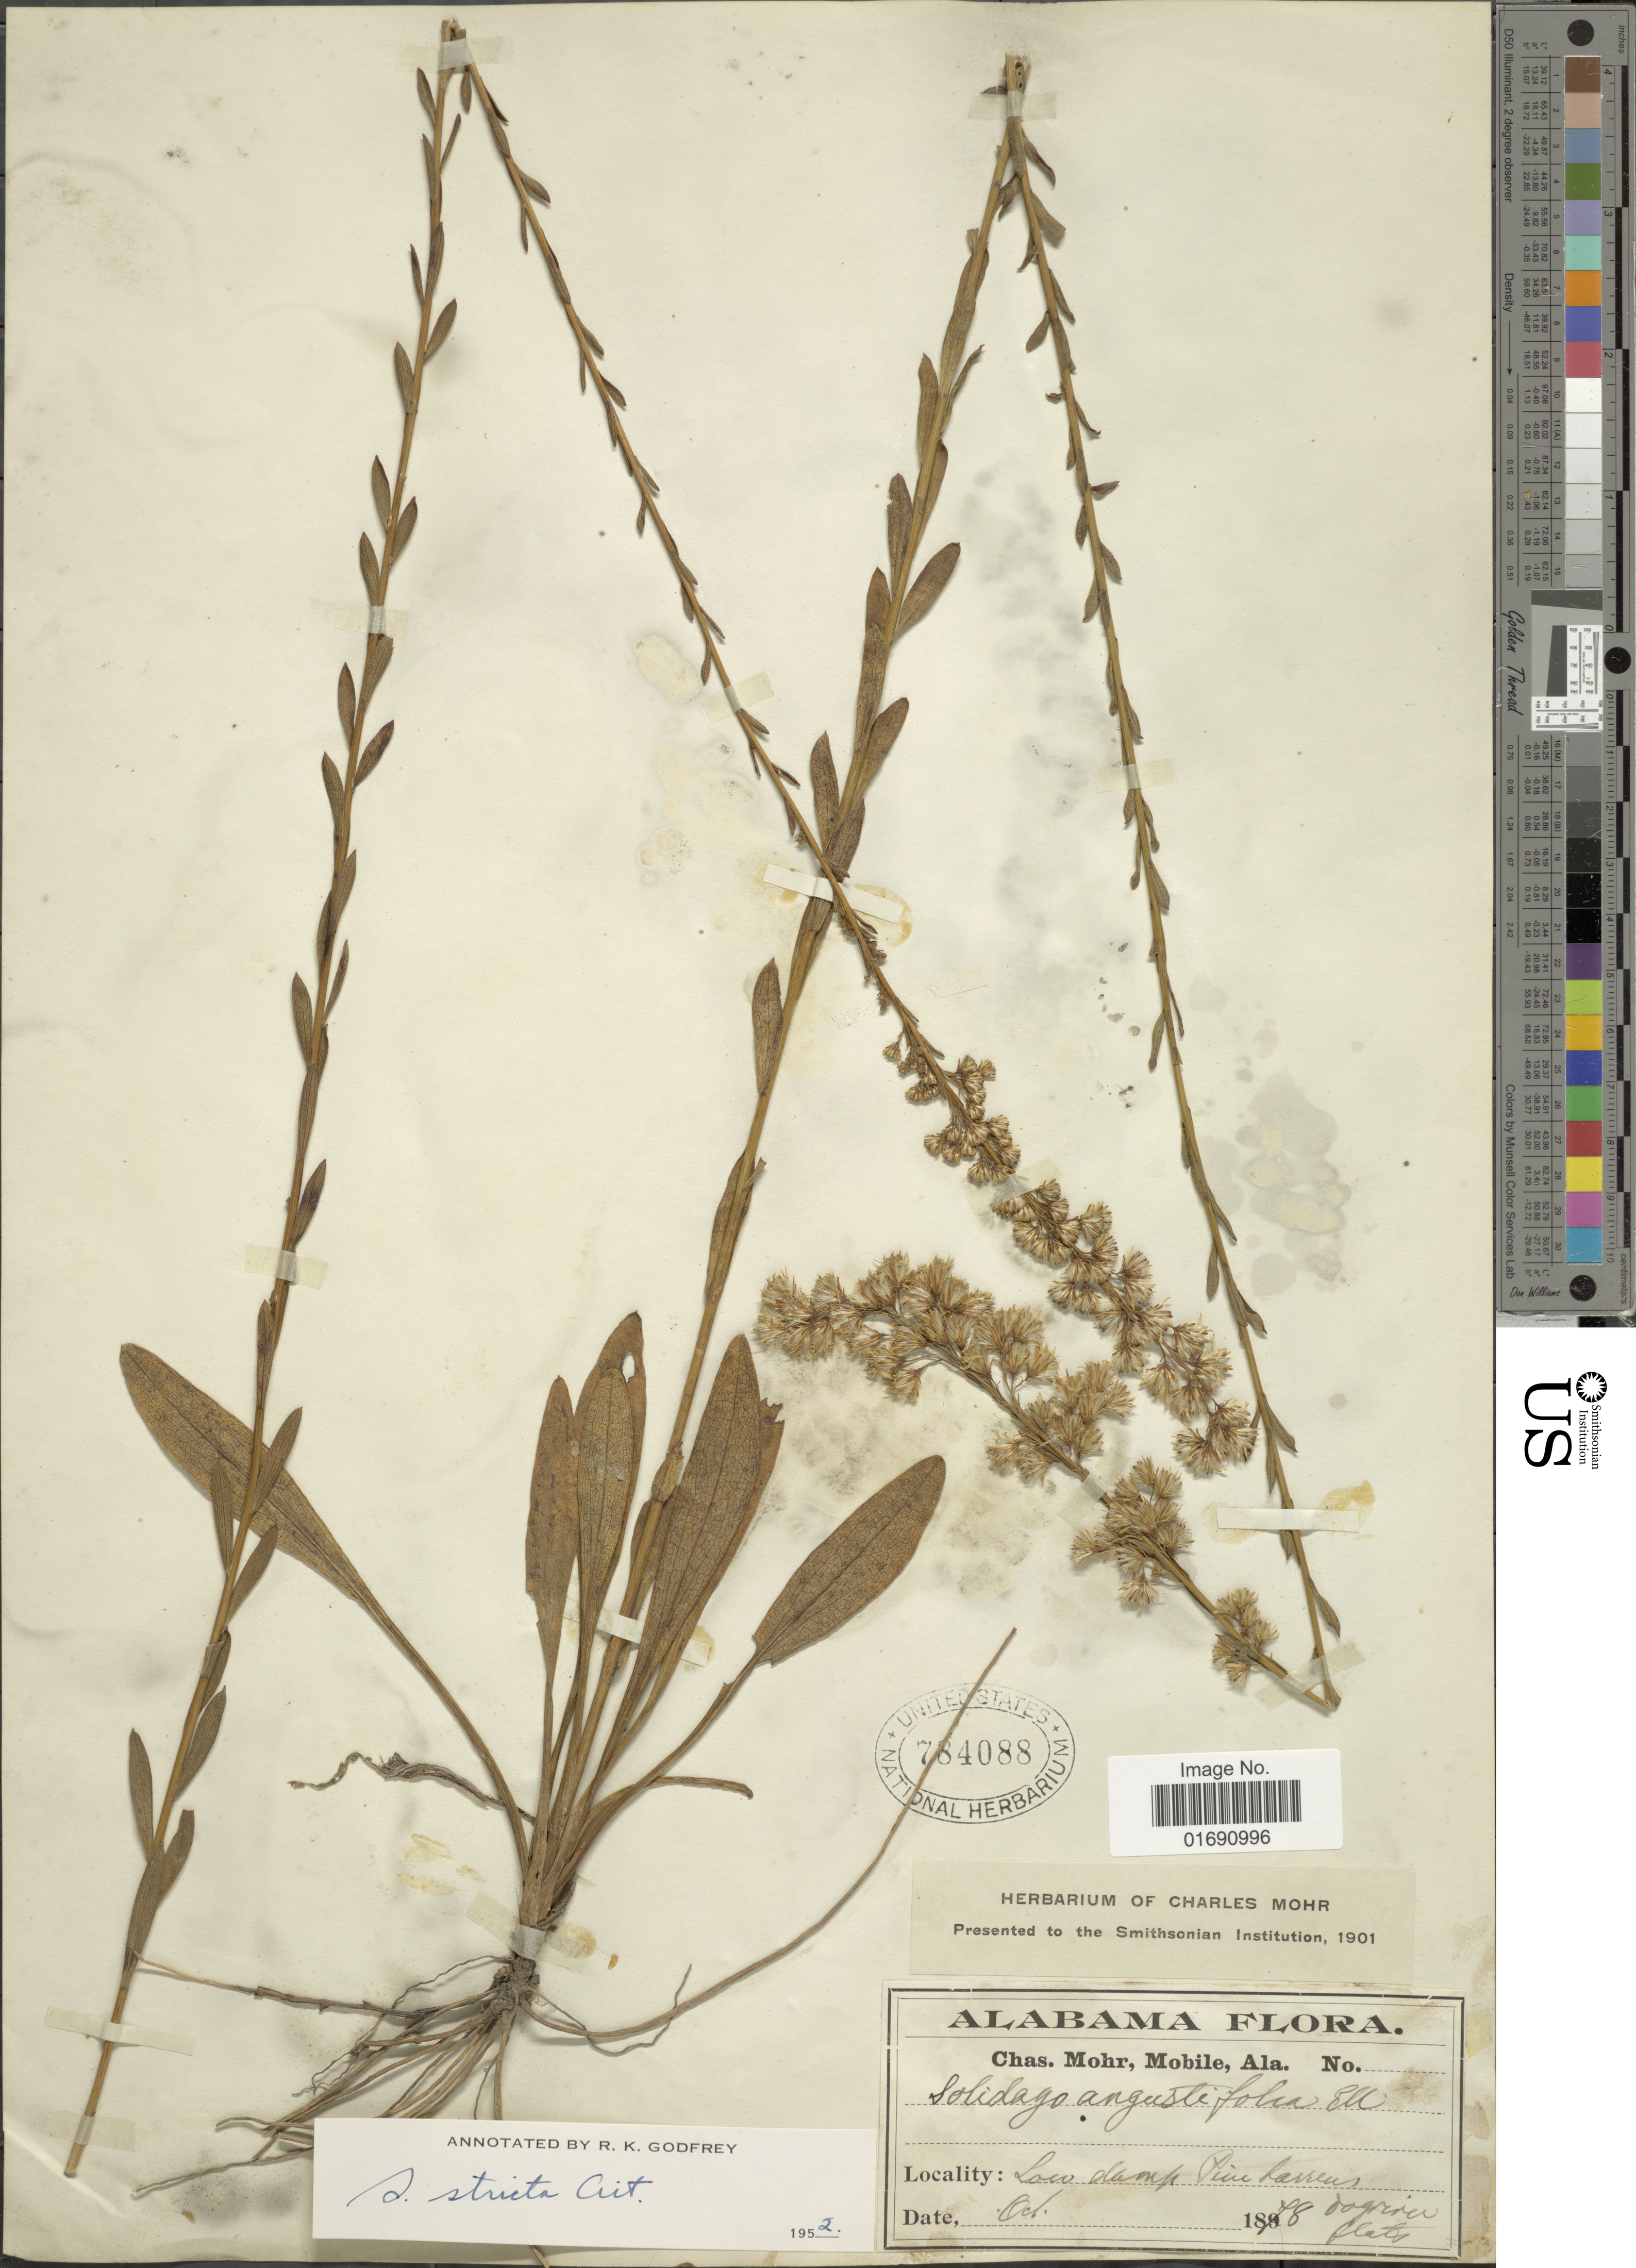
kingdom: Plantae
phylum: Tracheophyta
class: Magnoliopsida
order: Asterales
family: Asteraceae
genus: Solidago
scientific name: Solidago stricta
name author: Aiton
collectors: Mohr, C. T. (herbarium)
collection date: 1878-10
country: United States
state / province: Alabama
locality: Dog river flats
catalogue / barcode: US 784088